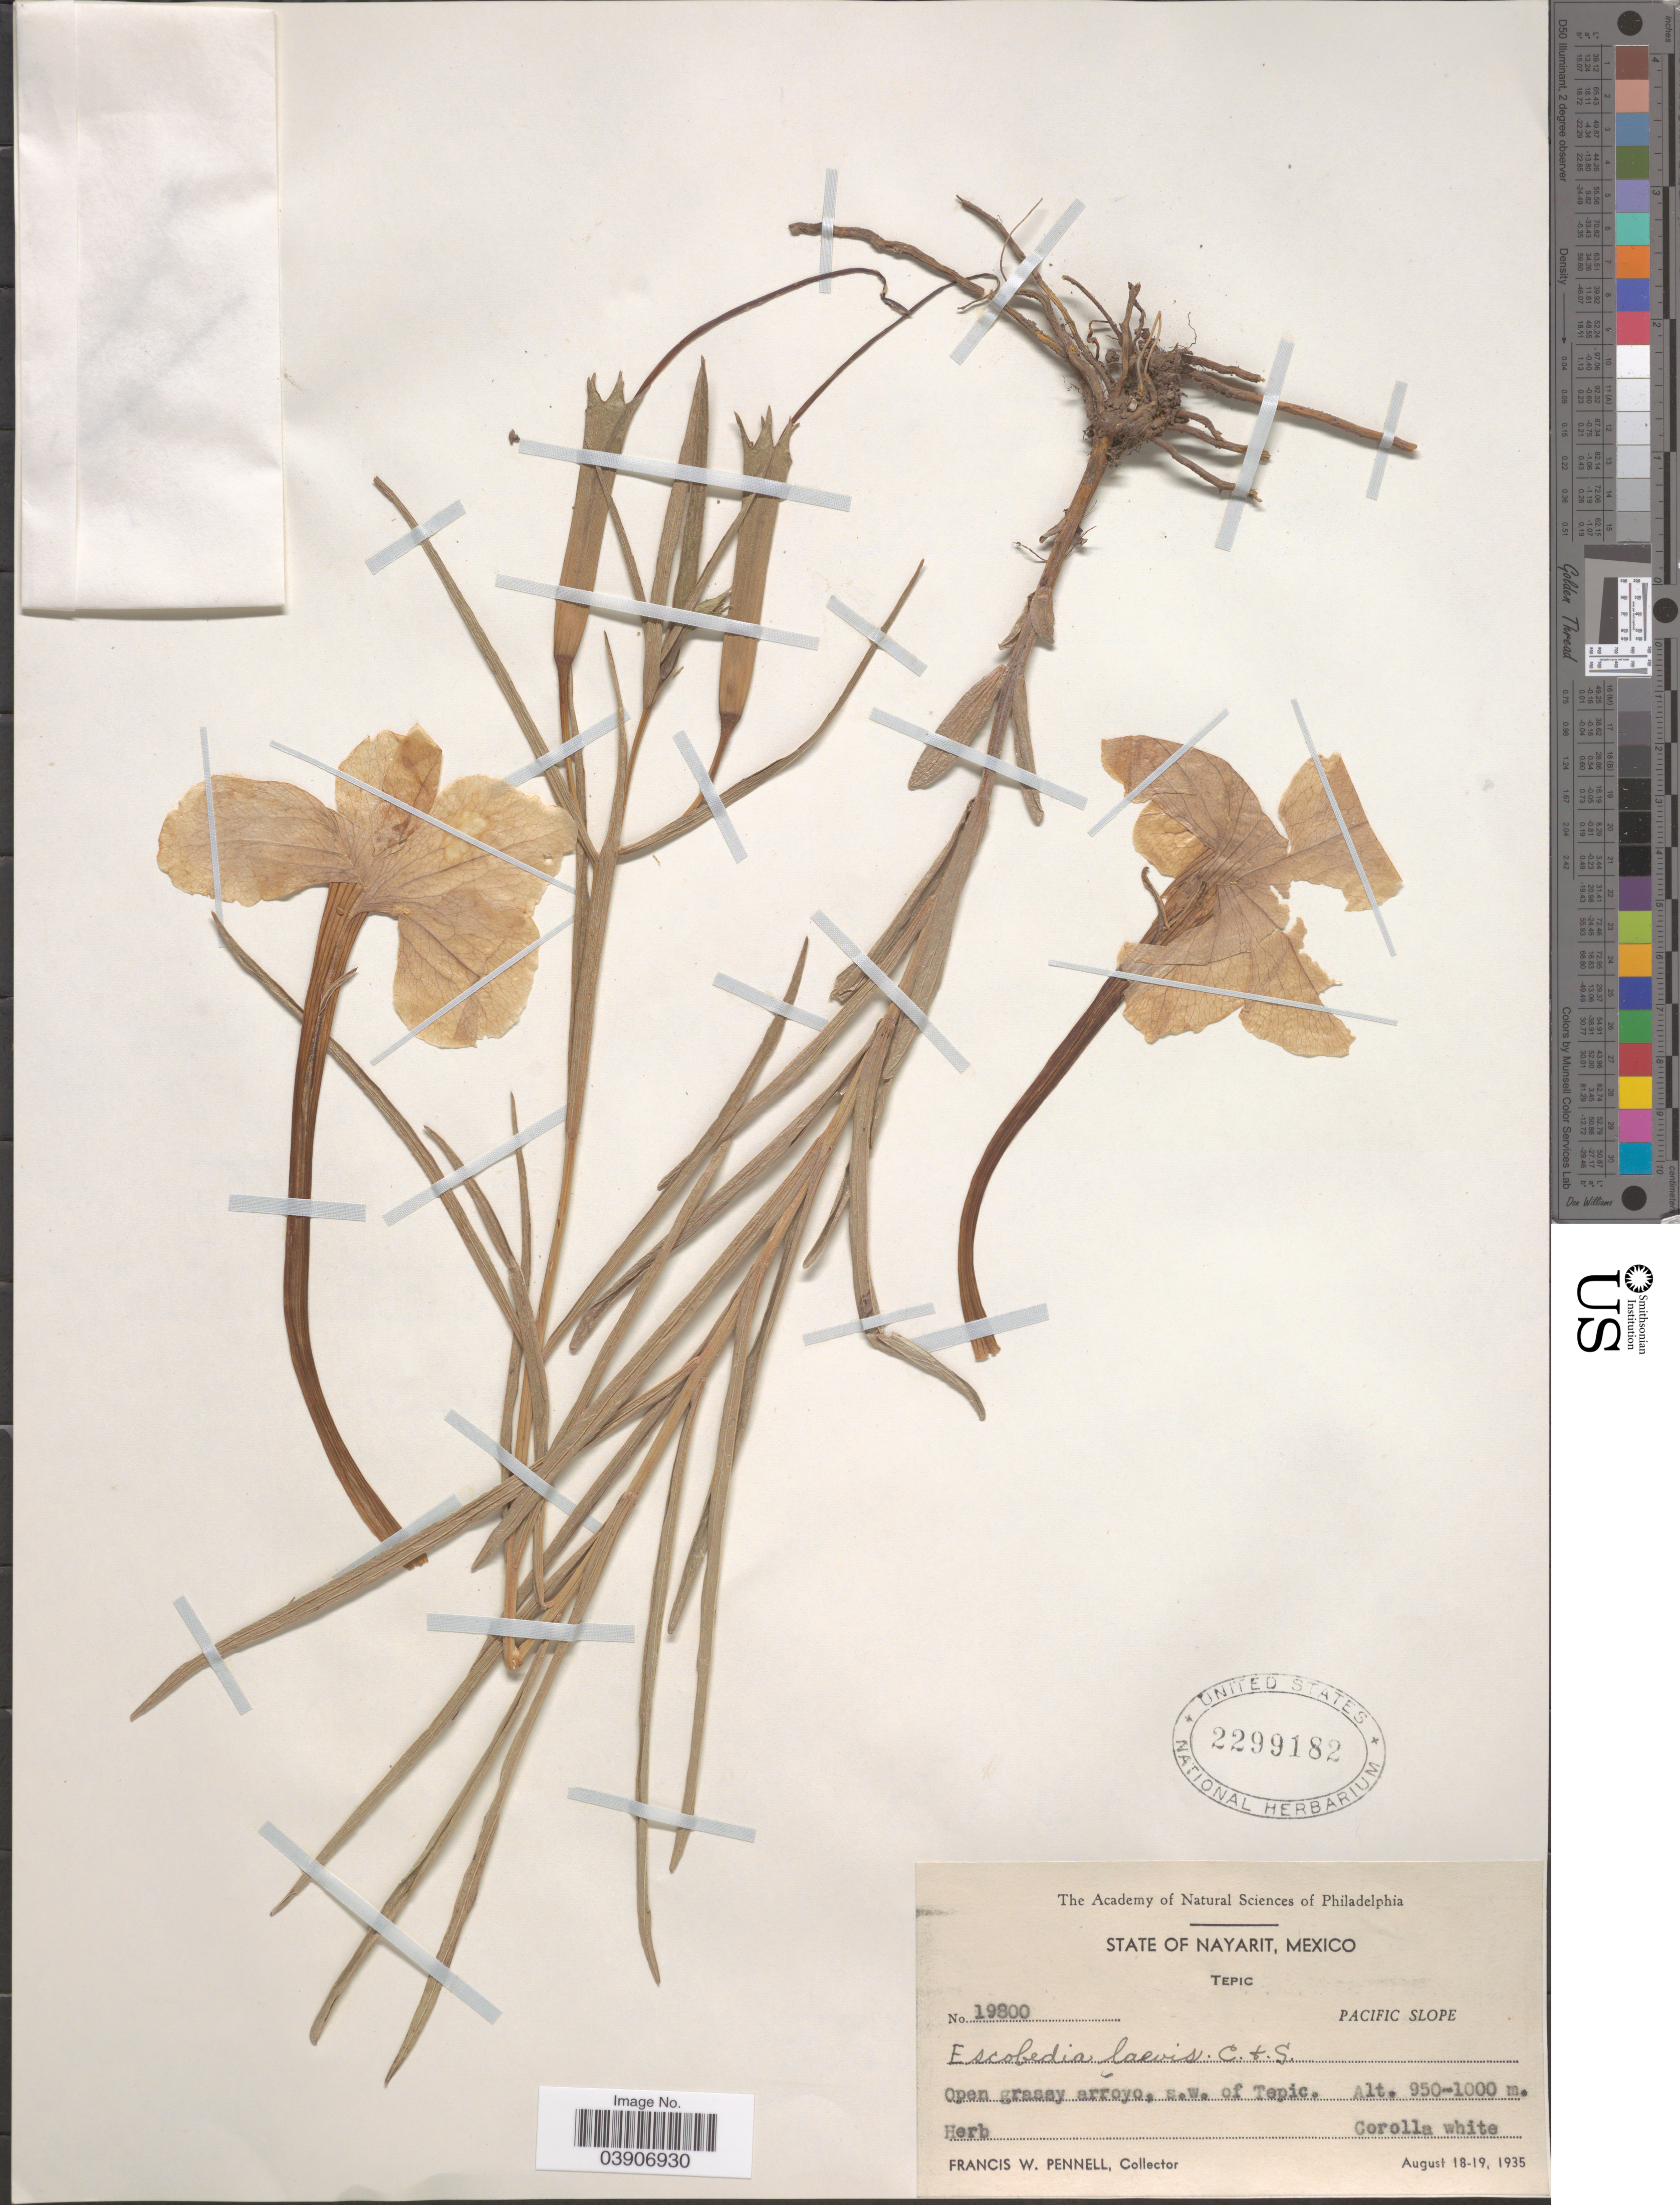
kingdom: Plantae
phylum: Tracheophyta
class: Magnoliopsida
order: Lamiales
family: Orobanchaceae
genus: Escobedia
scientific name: Escobedia laevis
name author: Schltdl. & Cham.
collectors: F. W. Pennell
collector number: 19800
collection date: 1935-08-18/1935-08-19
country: Mexico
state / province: Nayarit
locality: Tepic. Pacific Slope. Open grassy arroyo, s.w. of Tepic.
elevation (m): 950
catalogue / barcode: US 2299182